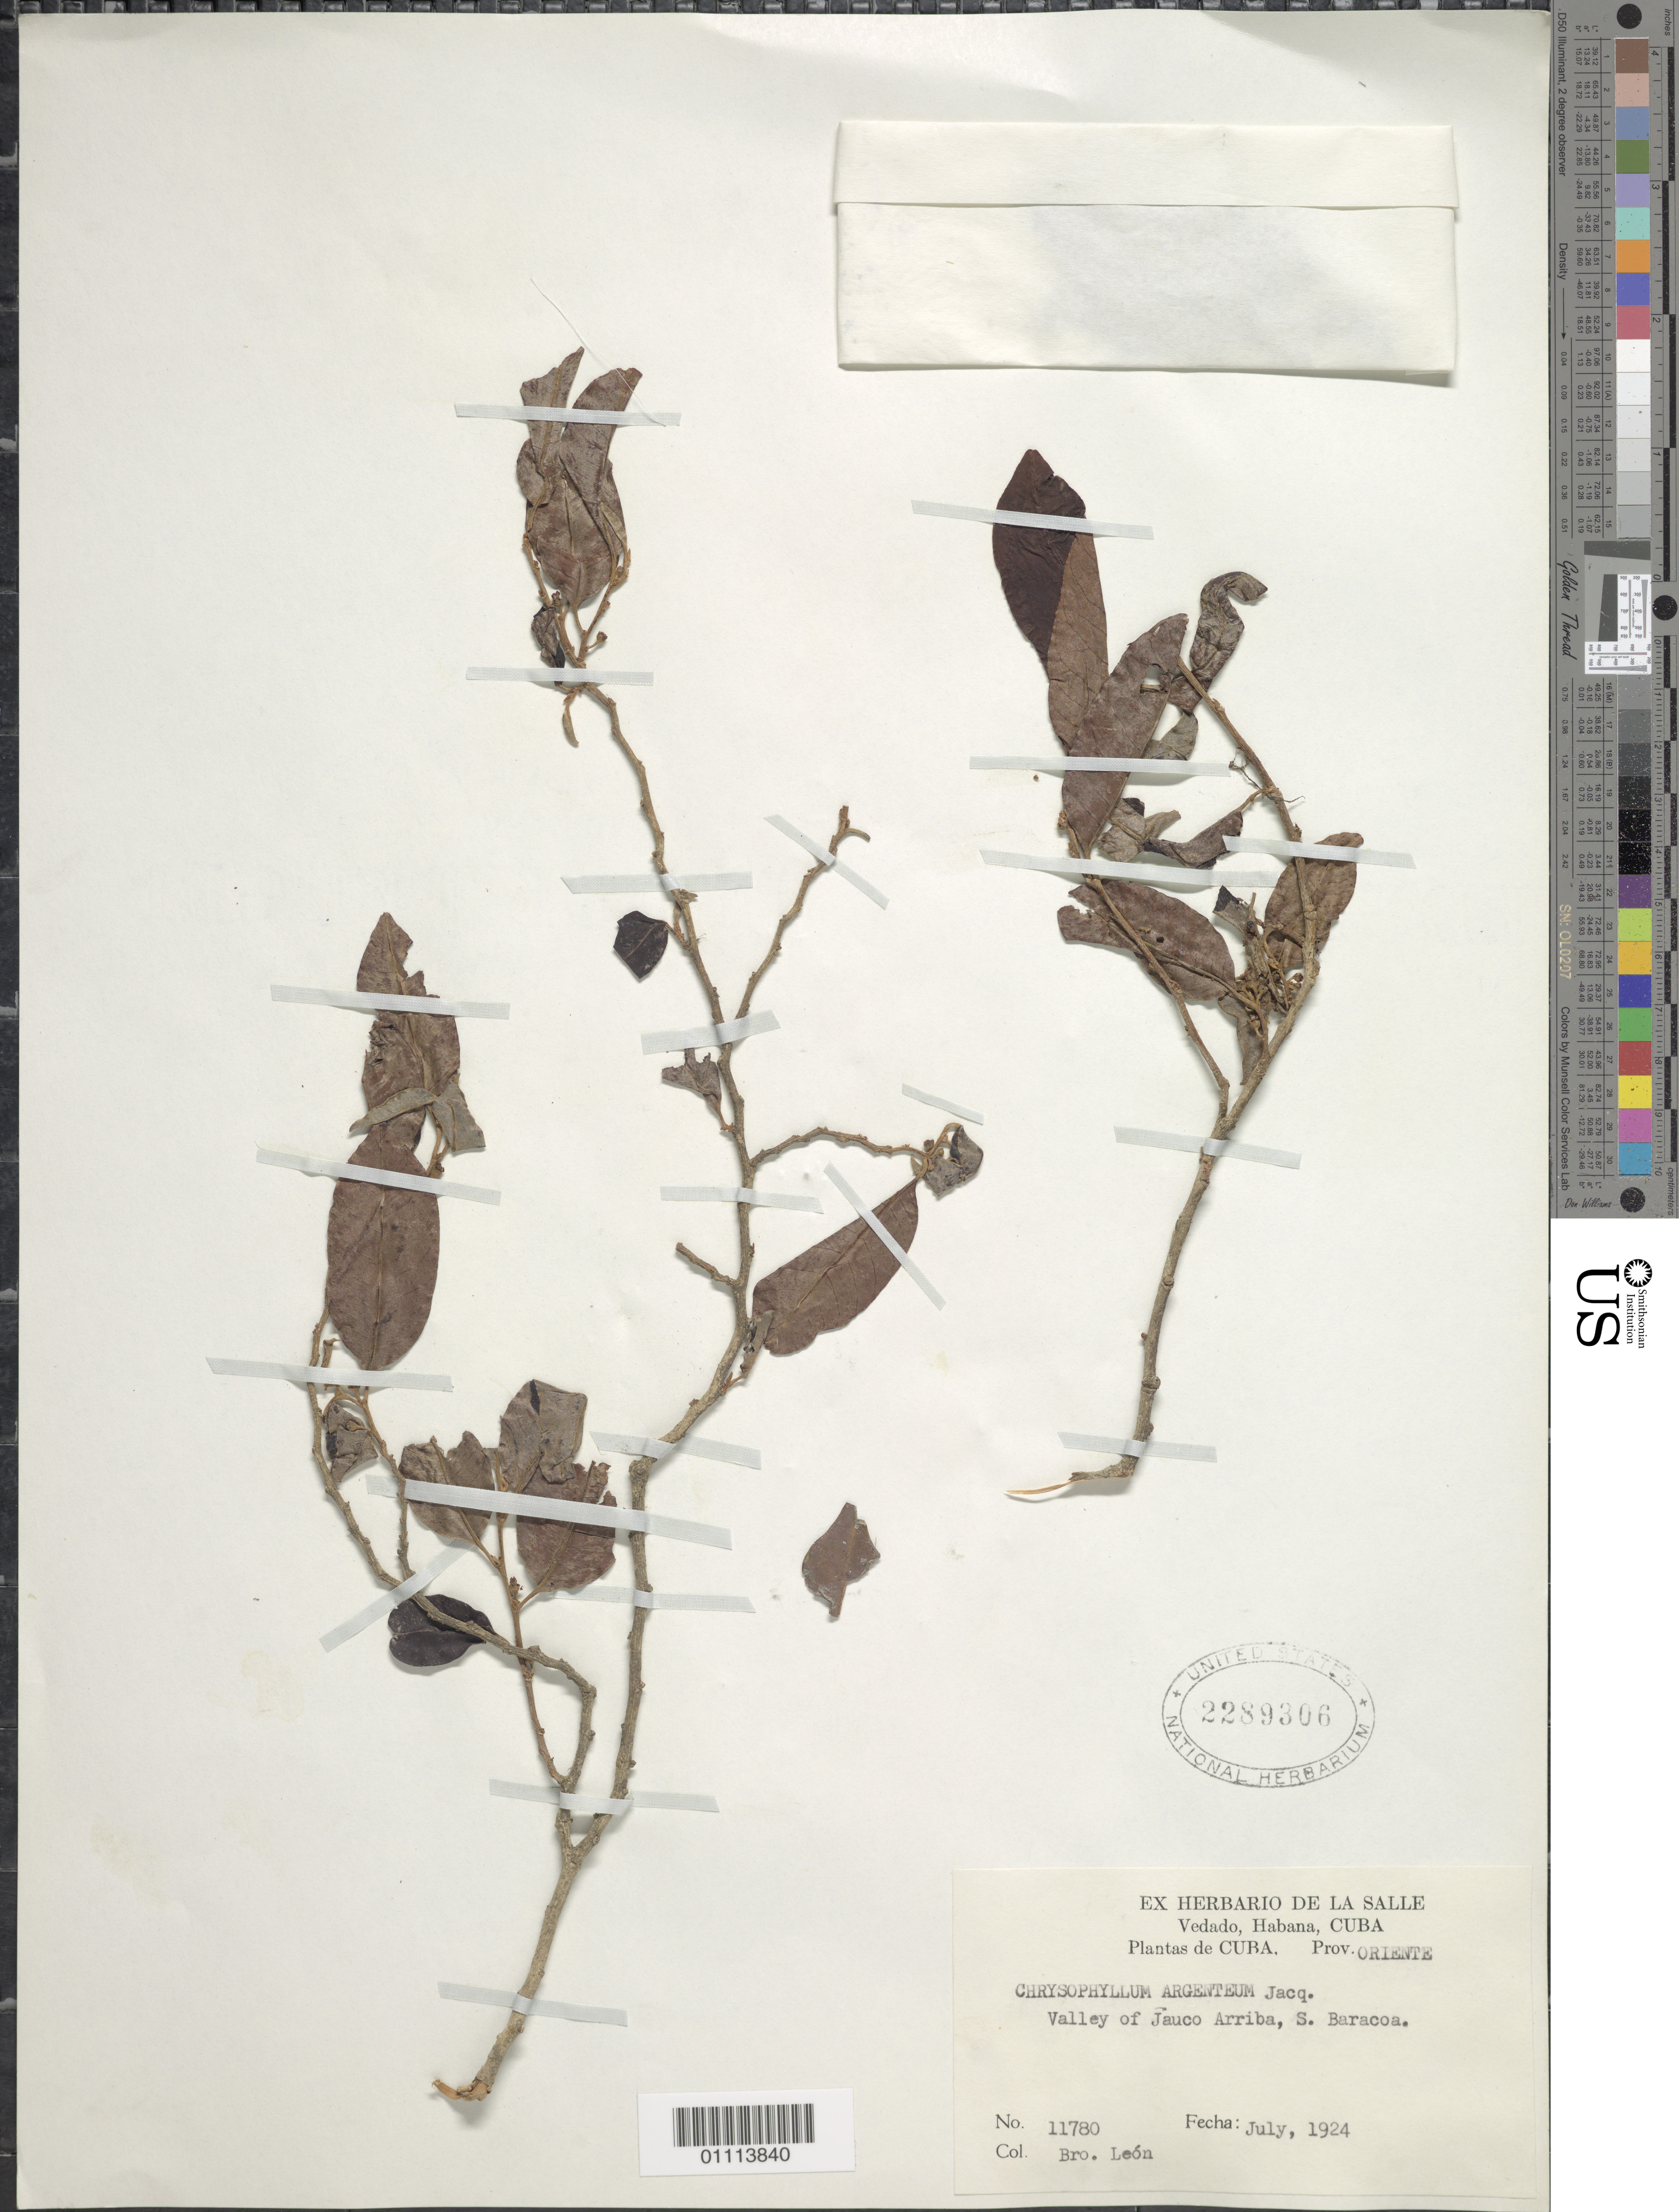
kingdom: Plantae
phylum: Tracheophyta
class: Magnoliopsida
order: Ericales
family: Sapotaceae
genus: Chrysophyllum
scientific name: Chrysophyllum argenteum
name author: Jacq.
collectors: Bro. León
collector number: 11780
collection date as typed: Jul 1924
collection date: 1924-07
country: Cuba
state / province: Guantánamo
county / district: Baracoa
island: Cuba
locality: Valley of Jauco Arriba, S Baracoa, Oriente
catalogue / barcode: US 2289306